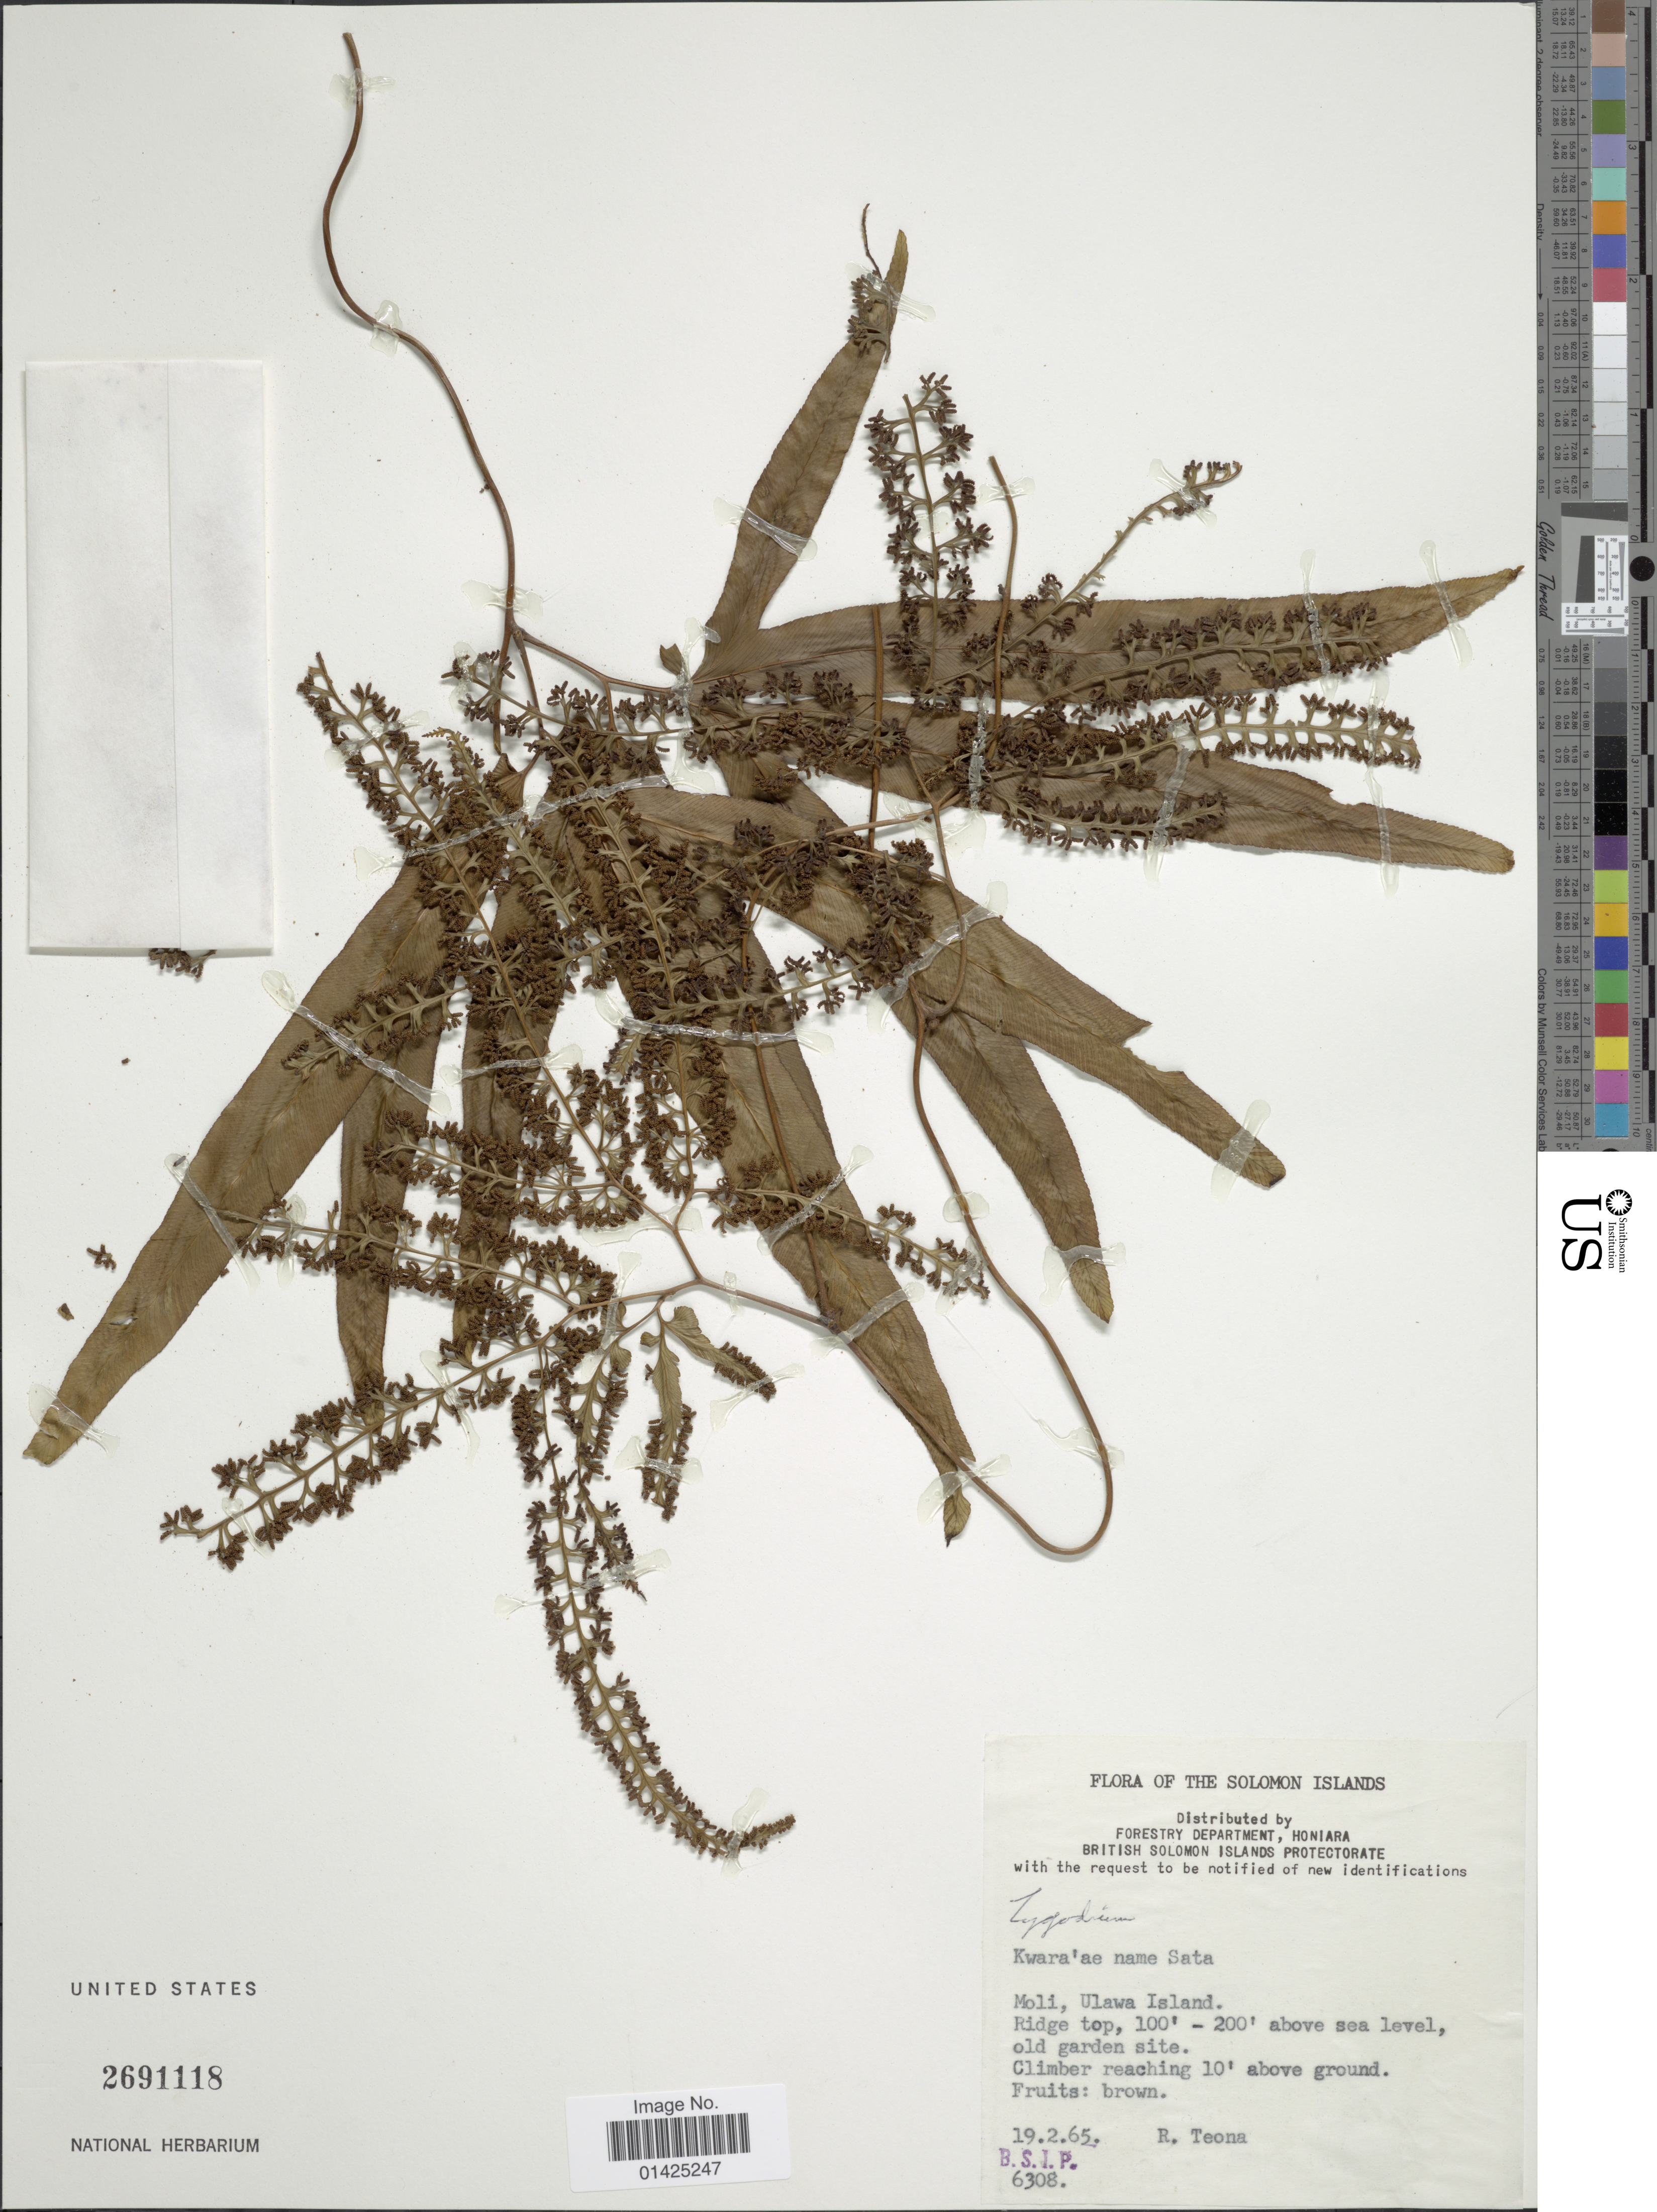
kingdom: Plantae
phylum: Tracheophyta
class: Polypodiopsida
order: Schizaeales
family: Lygodiaceae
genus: Lygodium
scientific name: Lygodium trifurcatum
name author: Baker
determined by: Pelosi, Jessie A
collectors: R. Teona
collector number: BSIP 6308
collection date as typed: Transcribed d/m/y: 19/5/65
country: Solomon Islands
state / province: Solomon Islands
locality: Moli, Ulawa Island.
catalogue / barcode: US 2691118